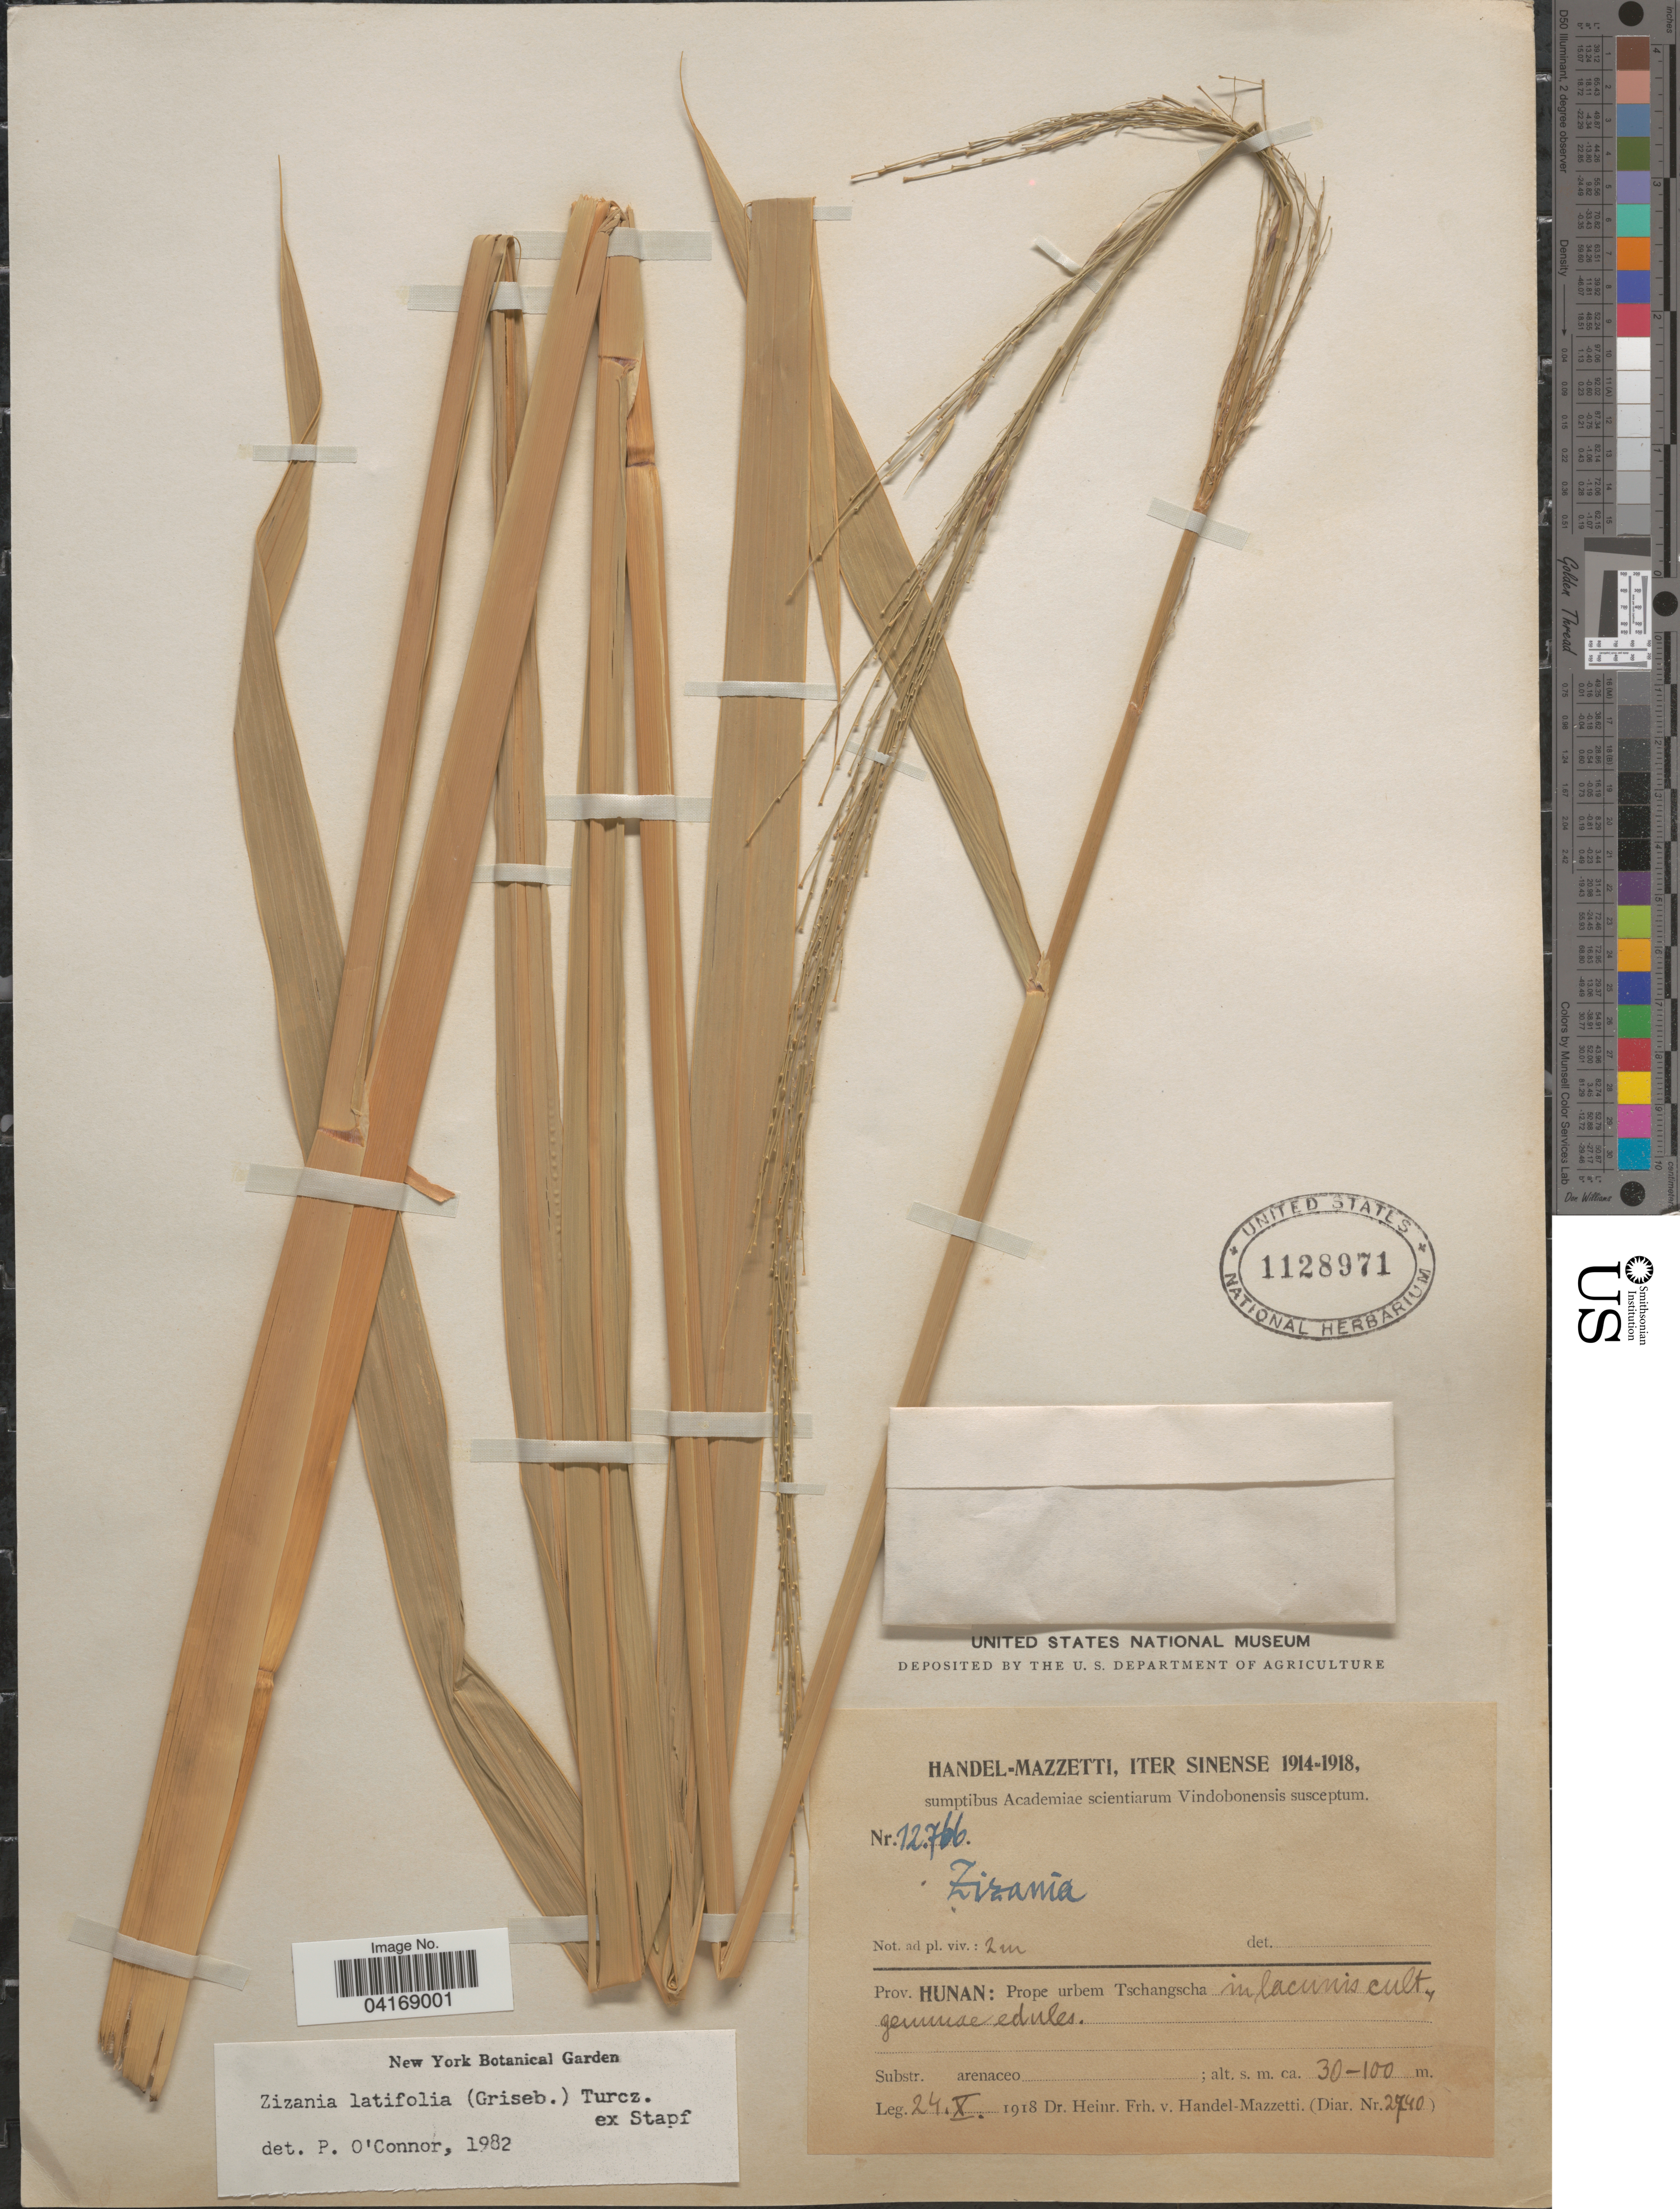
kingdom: Plantae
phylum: Tracheophyta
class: Liliopsida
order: Poales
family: Poaceae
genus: Zizania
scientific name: Zizania latifolia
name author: (Griseb.) Stapf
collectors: H. Handel-Mazzetti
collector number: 12766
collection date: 1918-10-24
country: China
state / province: Hunan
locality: Iter Sinense 1914-1918. Prope urbem Tschangscha in lacunis cult., gemmoe [interpreted] edules.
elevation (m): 30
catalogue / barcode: US 1128971